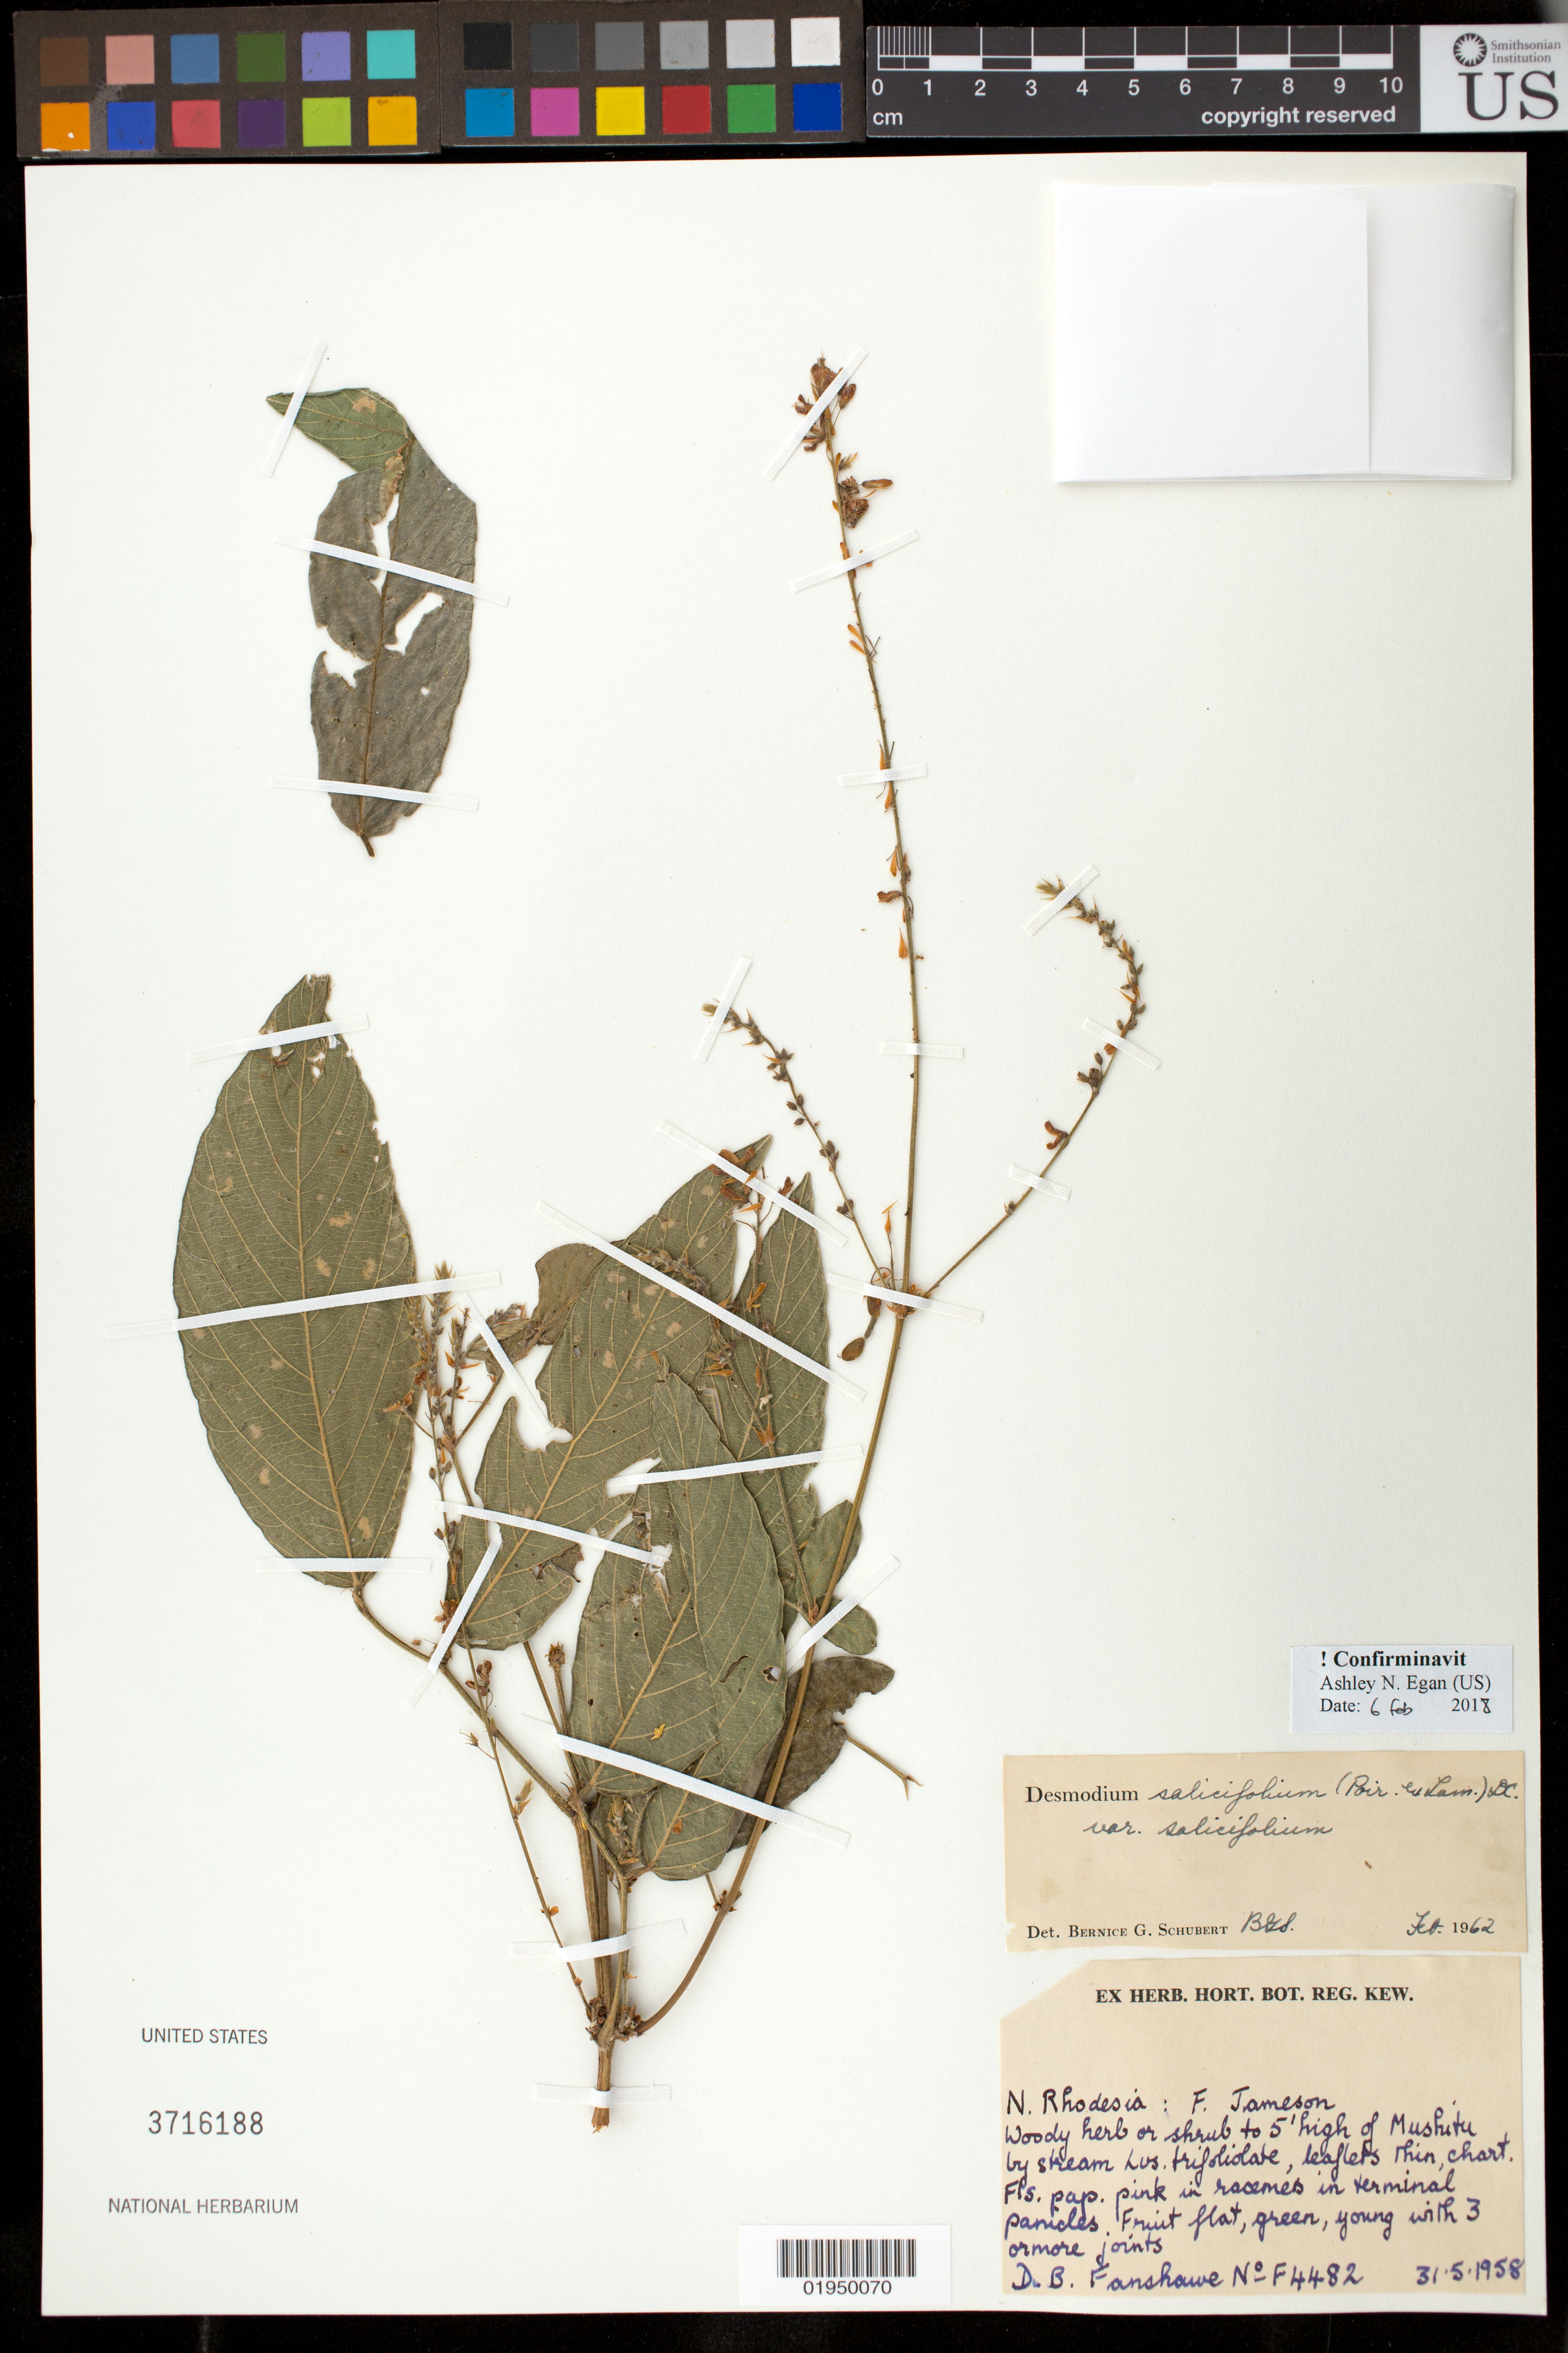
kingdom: Plantae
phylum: Tracheophyta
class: Magnoliopsida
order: Fabales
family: Fabaceae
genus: Pleurolobus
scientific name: Pleurolobus salicifolius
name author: (Poir.) H. Ohashi & K. Ohashi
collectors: D. B. Fanshawe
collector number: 4482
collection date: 1958-05-31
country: Zambia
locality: Fort Jameson.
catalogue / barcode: US 3716188